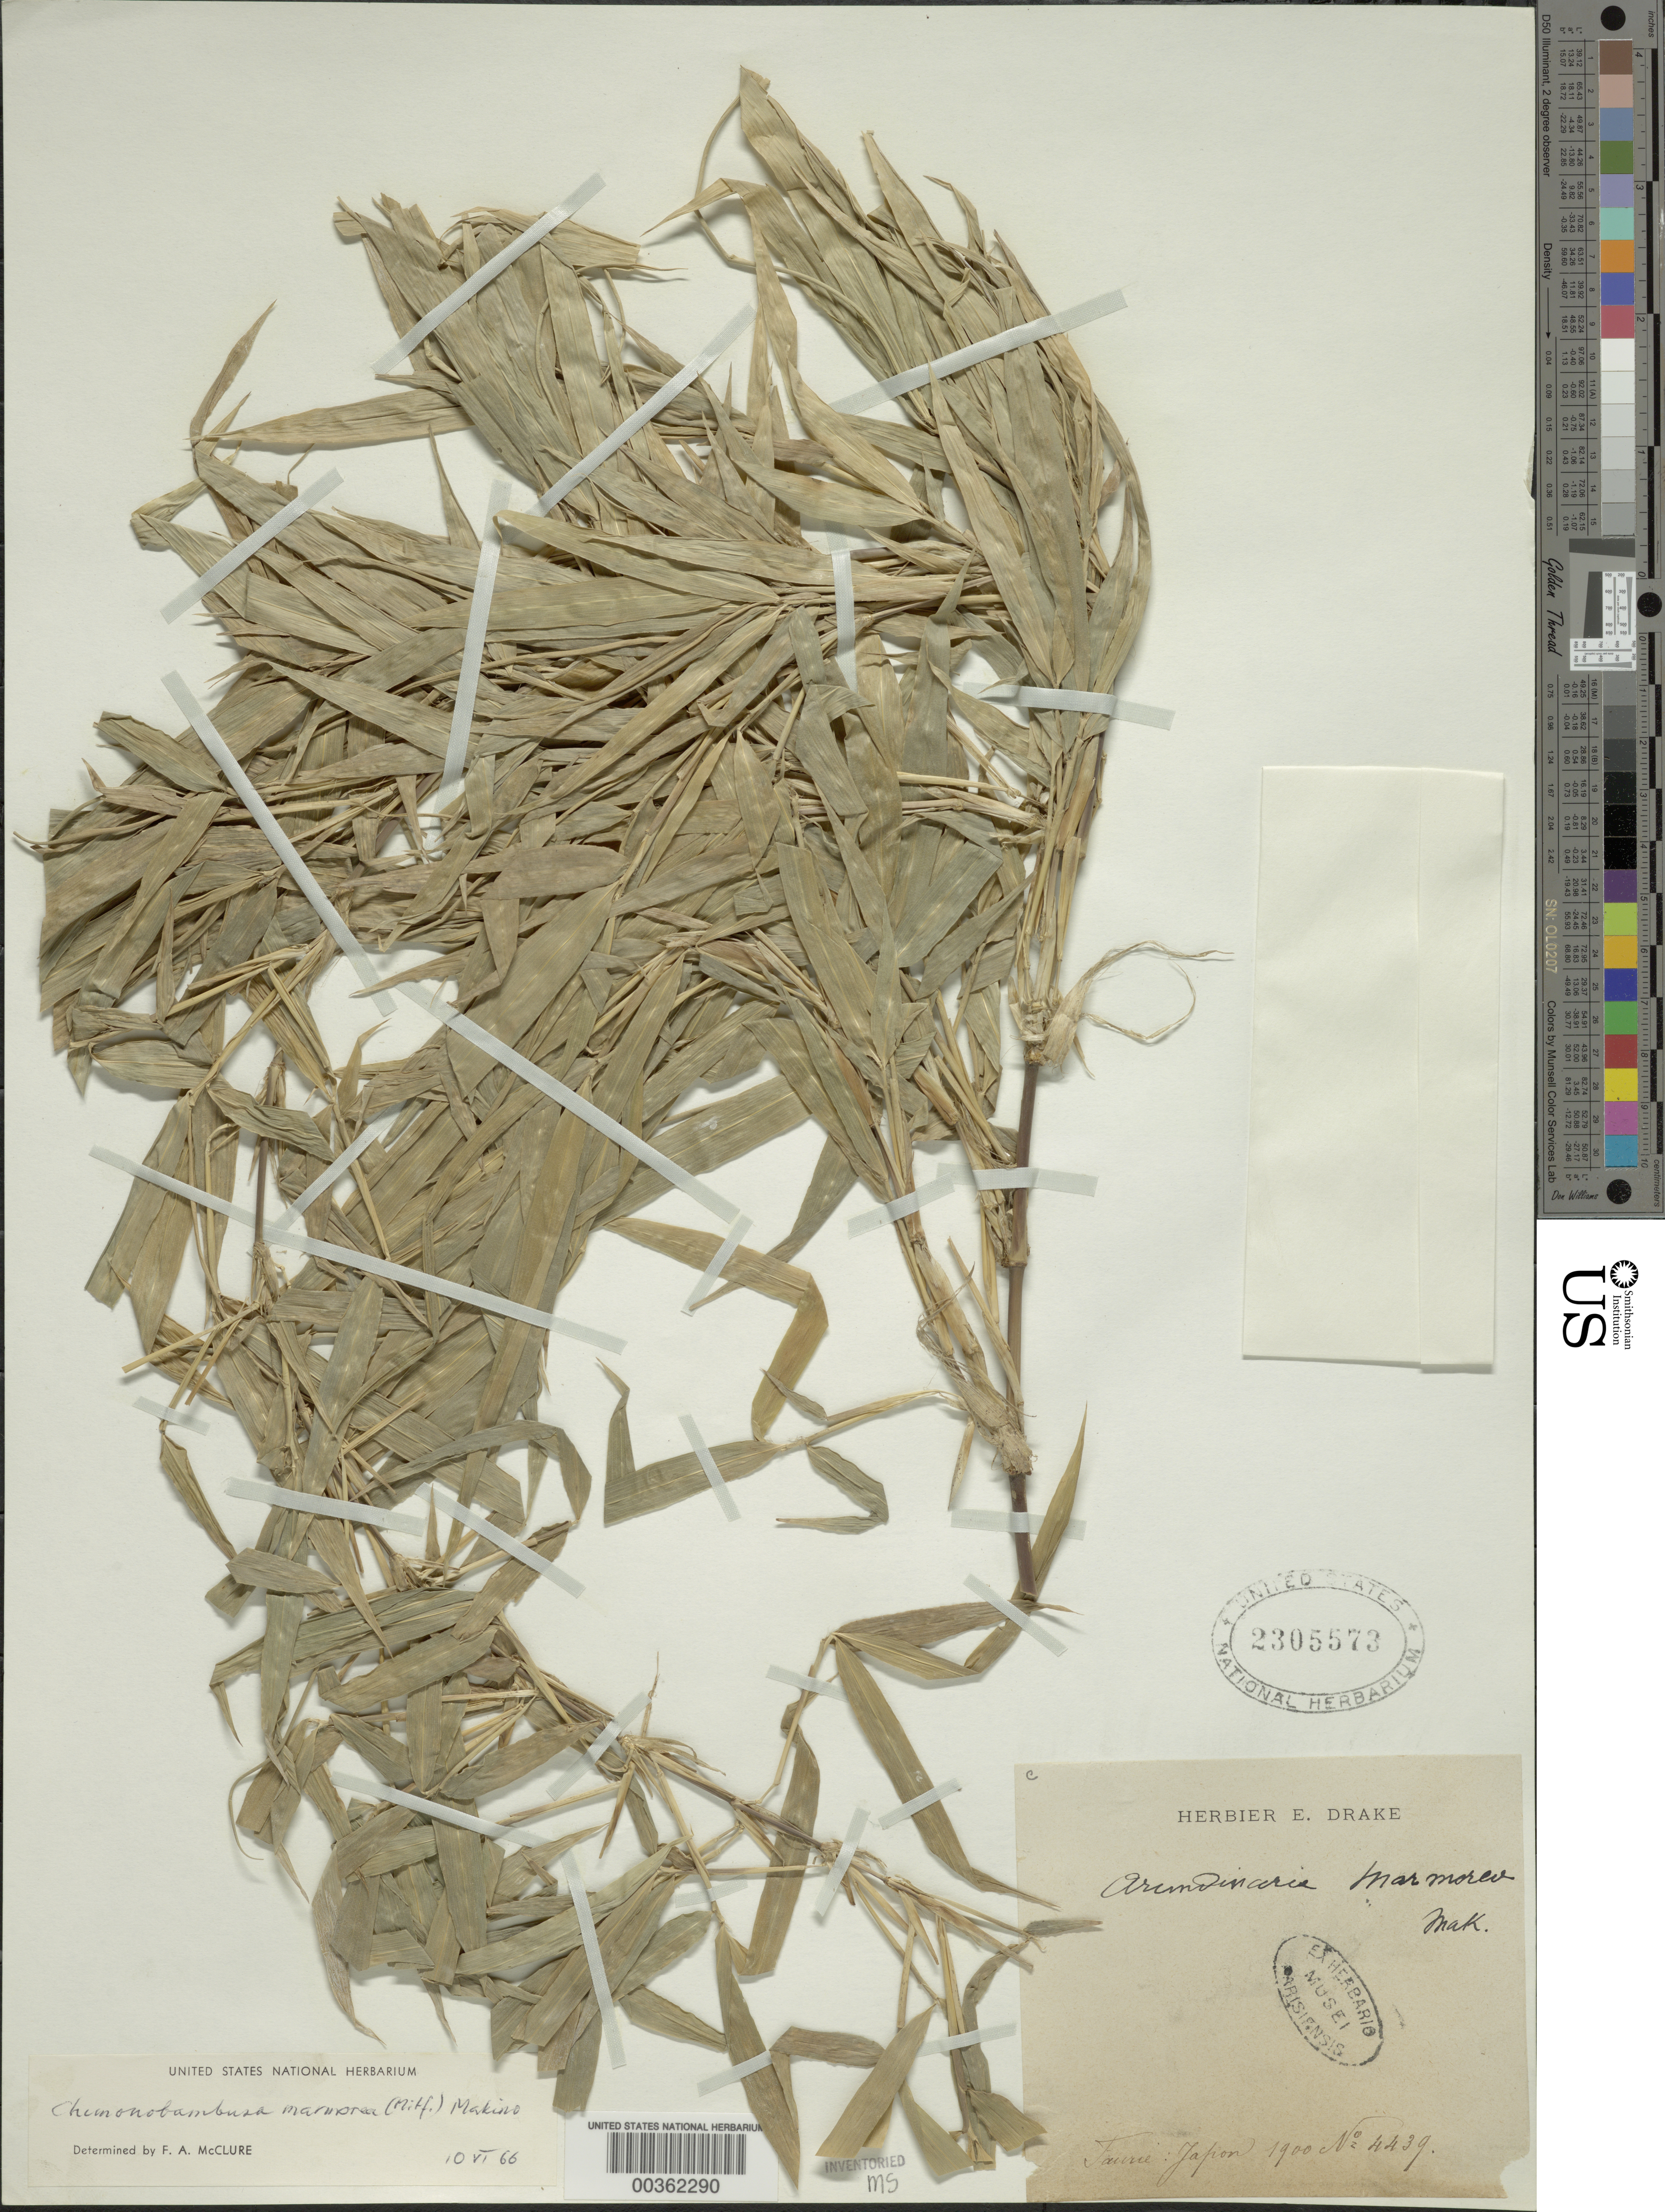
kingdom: Plantae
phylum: Tracheophyta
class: Liliopsida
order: Poales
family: Poaceae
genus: Chimonobambusa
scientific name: Chimonobambusa marmorea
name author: Makino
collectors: U. Faurie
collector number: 4439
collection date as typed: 1900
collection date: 1900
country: Japan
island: Honshu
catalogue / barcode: US 2305573